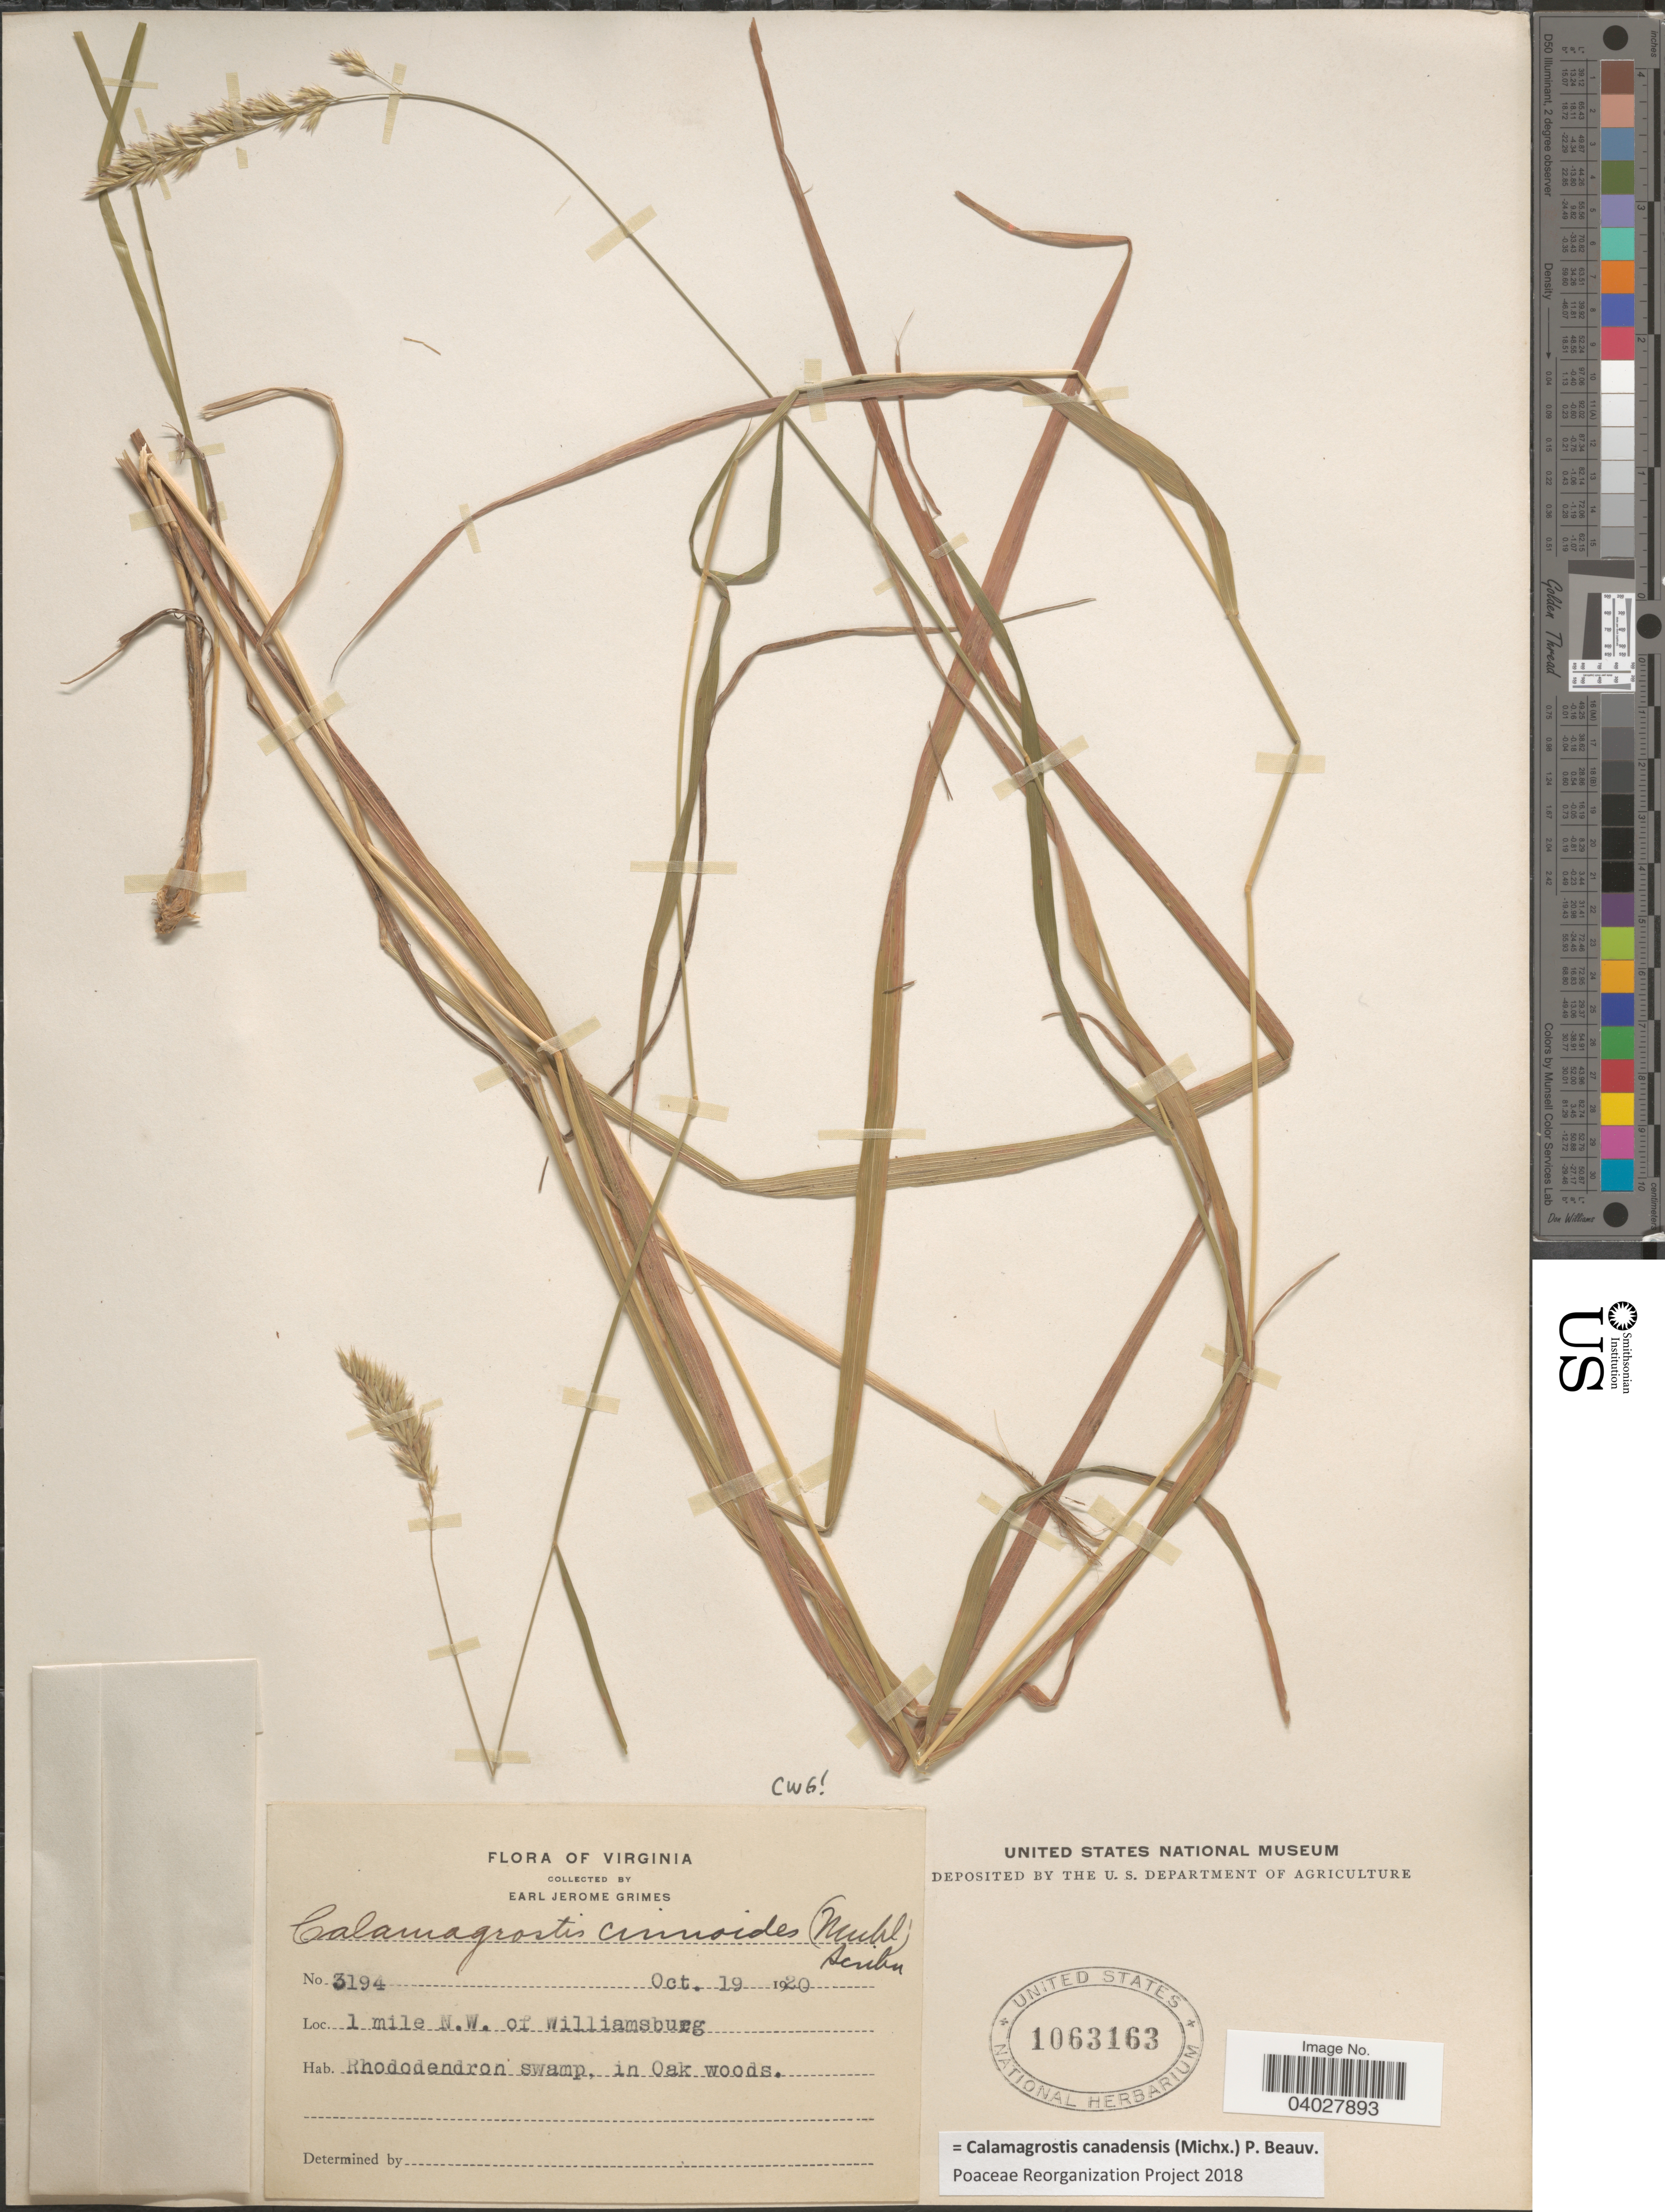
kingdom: Plantae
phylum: Tracheophyta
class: Liliopsida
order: Poales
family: Poaceae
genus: Calamagrostis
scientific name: Calamagrostis canadensis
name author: (Michx.) P. Beauv.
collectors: E. J. Grimes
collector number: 3194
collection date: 1920-10-19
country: United States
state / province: Virginia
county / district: City of Williamsburg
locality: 1 mile NW of Williamsburg.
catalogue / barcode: US 1063163